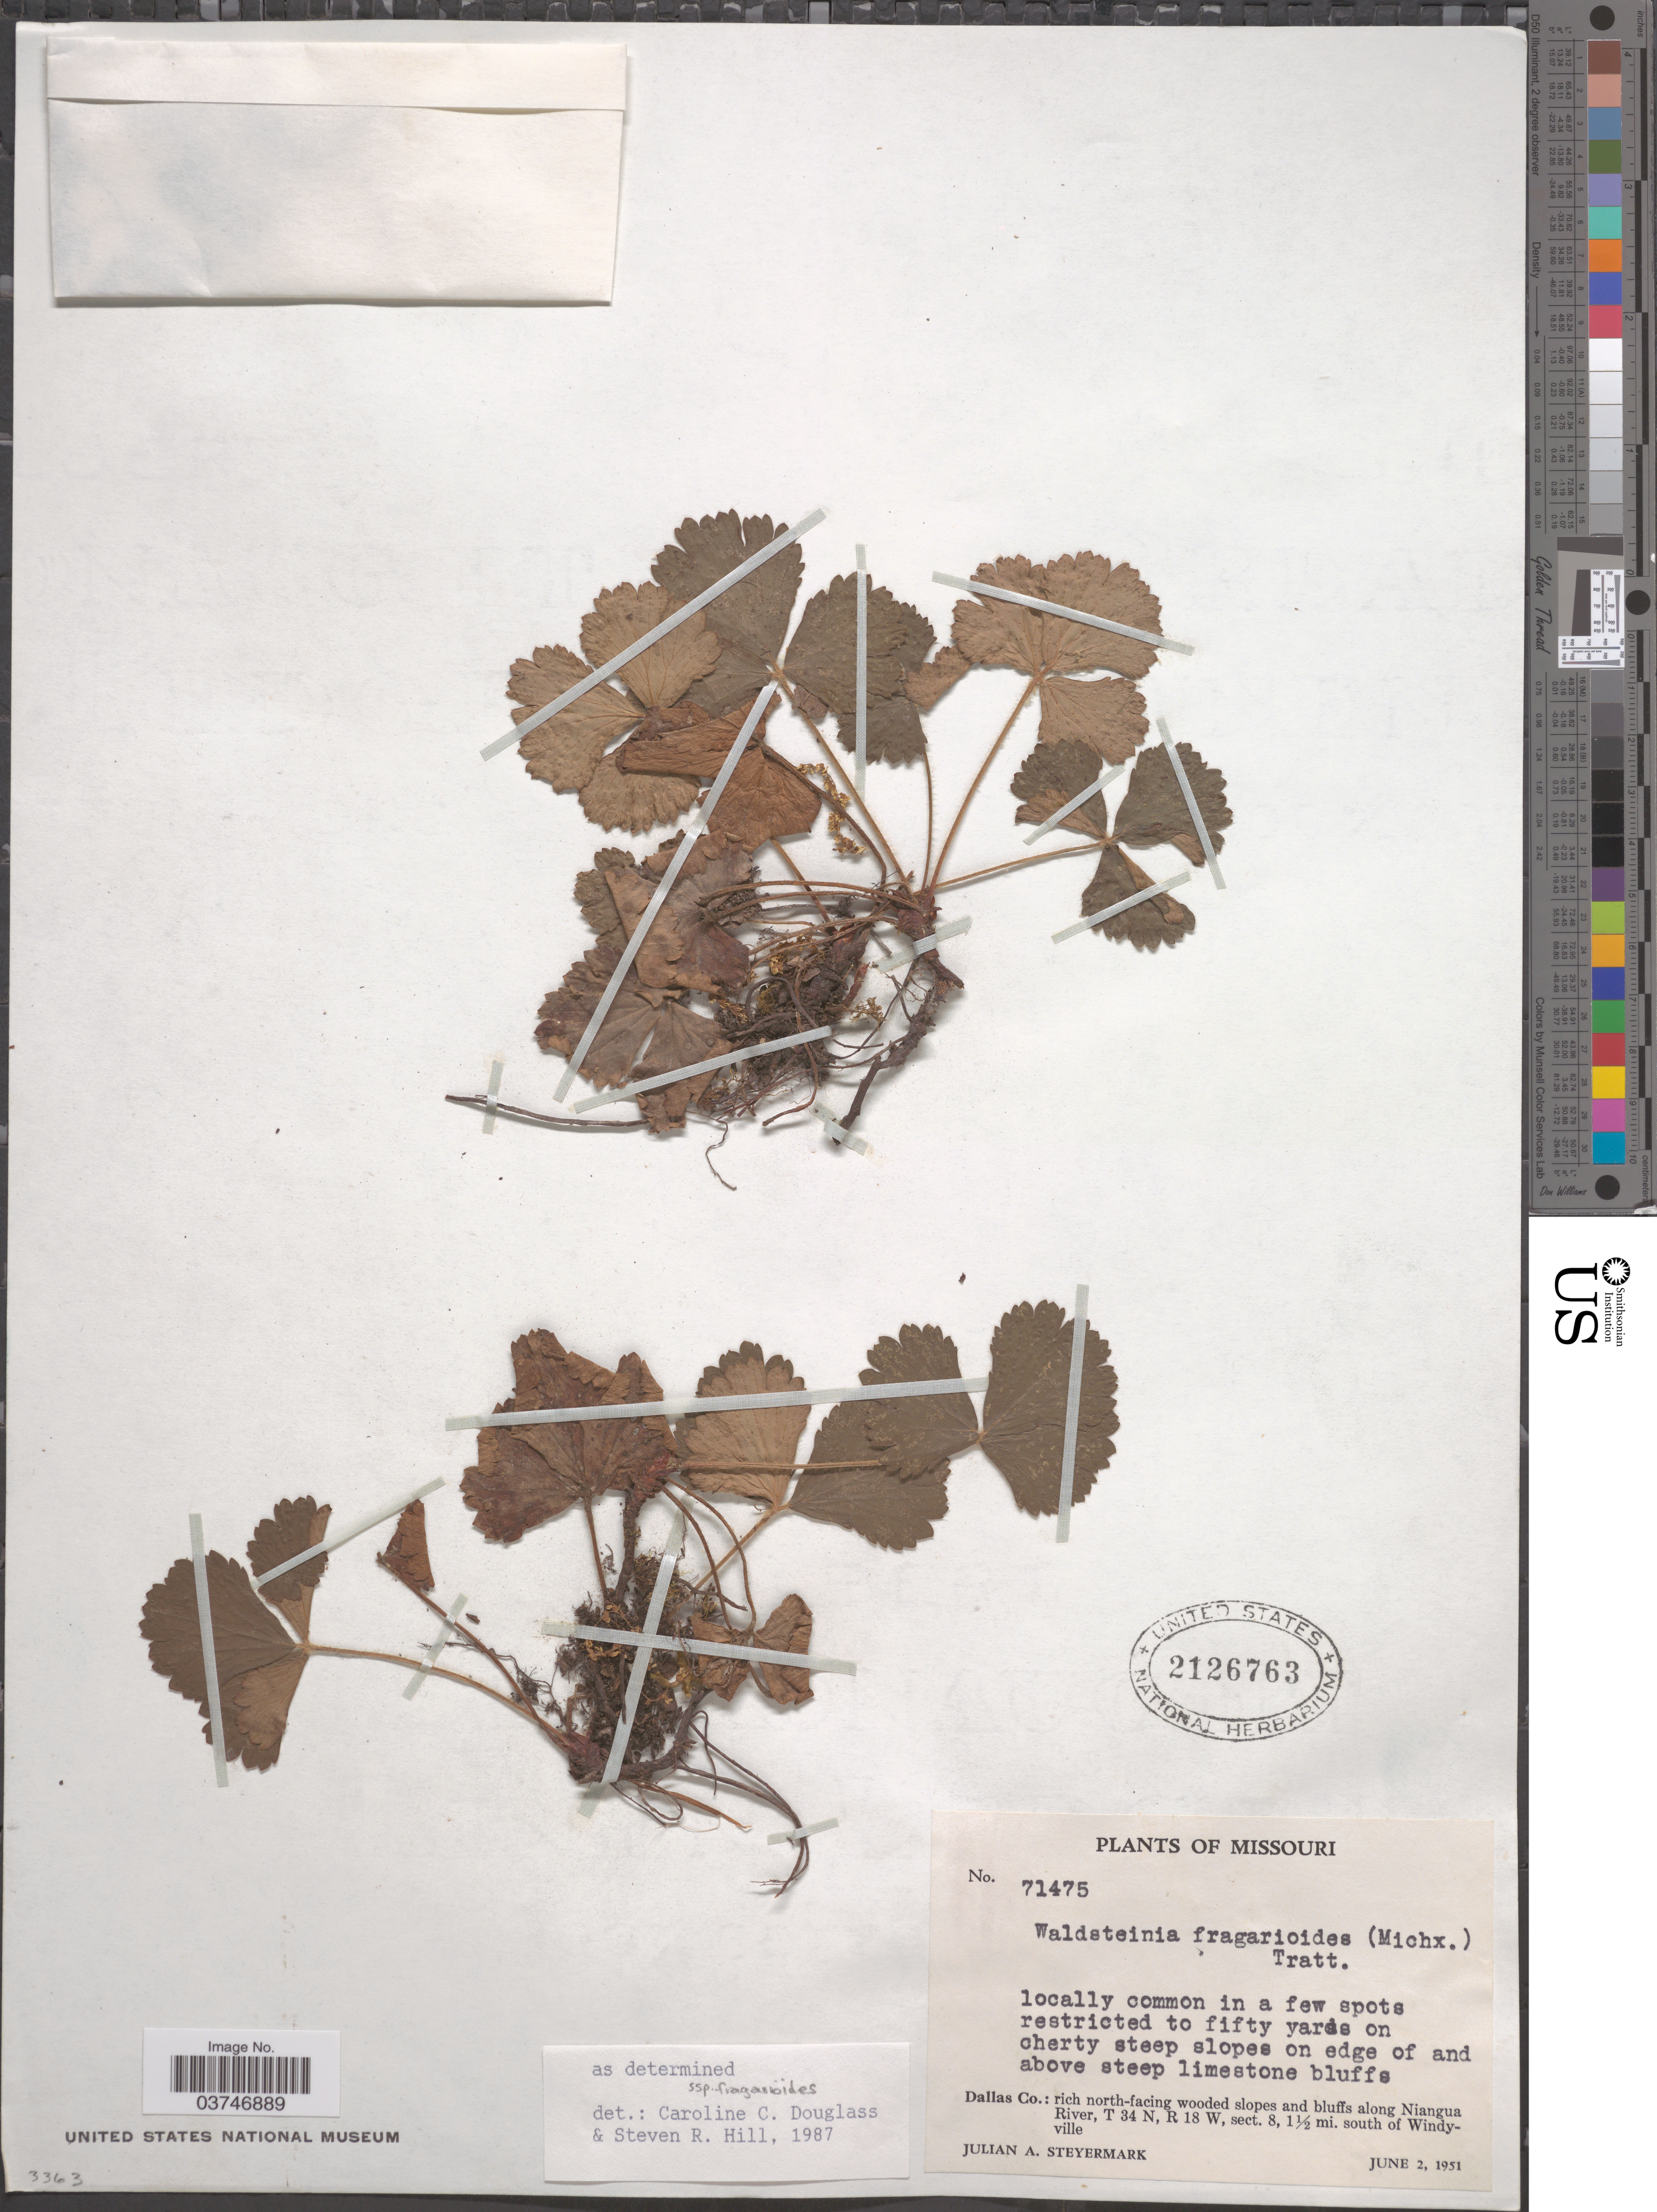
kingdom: Plantae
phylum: Tracheophyta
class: Magnoliopsida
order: Rosales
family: Rosaceae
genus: Waldsteinia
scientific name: Waldsteinia fragarioides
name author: (Michx.) Tratt.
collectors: J. Steyermark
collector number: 71475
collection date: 1951-06-02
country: United States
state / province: Missouri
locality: Dallas Co.: rich north-facing wooded slopes and bluffs along Niangua River, T 34 N, R 18 W, sect. 8, 1½ mi. south of Windyville.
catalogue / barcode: US 2126763